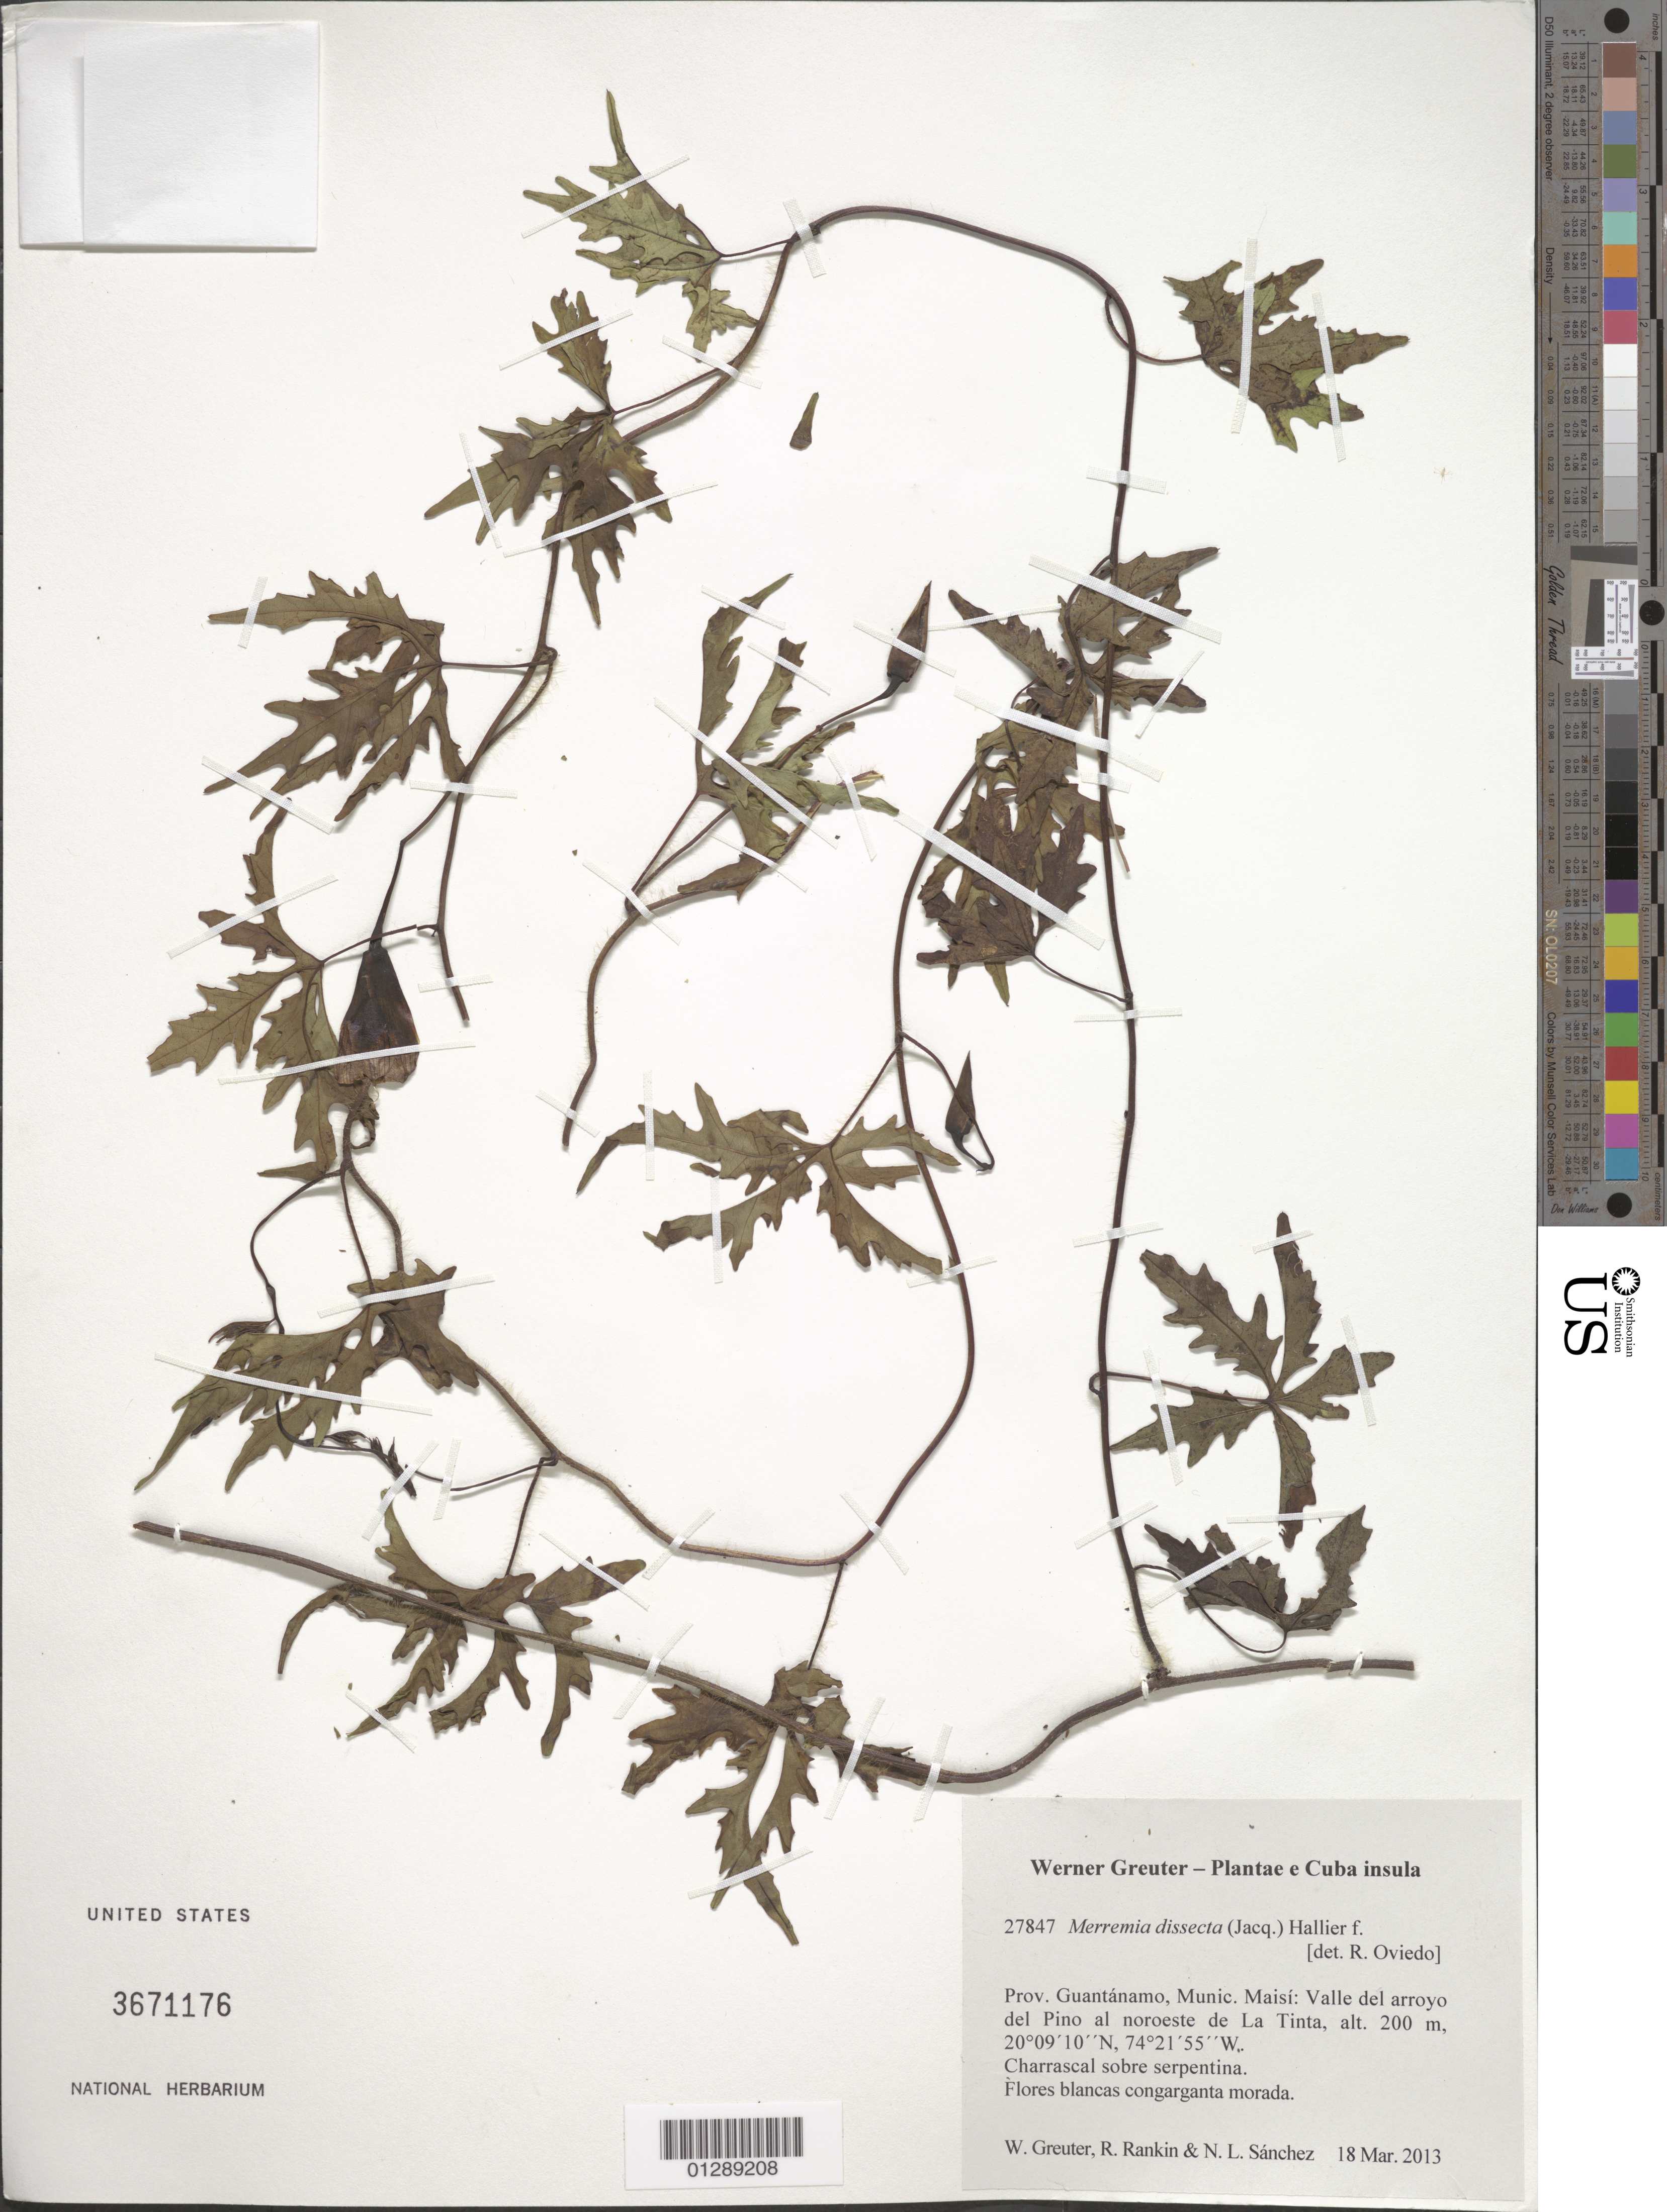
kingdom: Plantae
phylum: Tracheophyta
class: Magnoliopsida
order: Solanales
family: Convolvulaceae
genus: Distimake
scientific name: Distimake dissectus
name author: (Jacq.) A. R. Simões & Staples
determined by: Strong, Mark T., (BOT), Smithsonian Institution - National Museum of Natural History (UNITED STATES)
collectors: W. R. Greuter, R. Rankin Rodriguez & N. Sanchez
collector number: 27847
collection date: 2013-03-18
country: Cuba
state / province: Guantanamo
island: Cuba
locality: Munic. Maisí: Valle del arroyo del Pino al noroeste de La Tinta.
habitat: Charascal sobre serpentina.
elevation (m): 200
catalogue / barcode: US 3671176